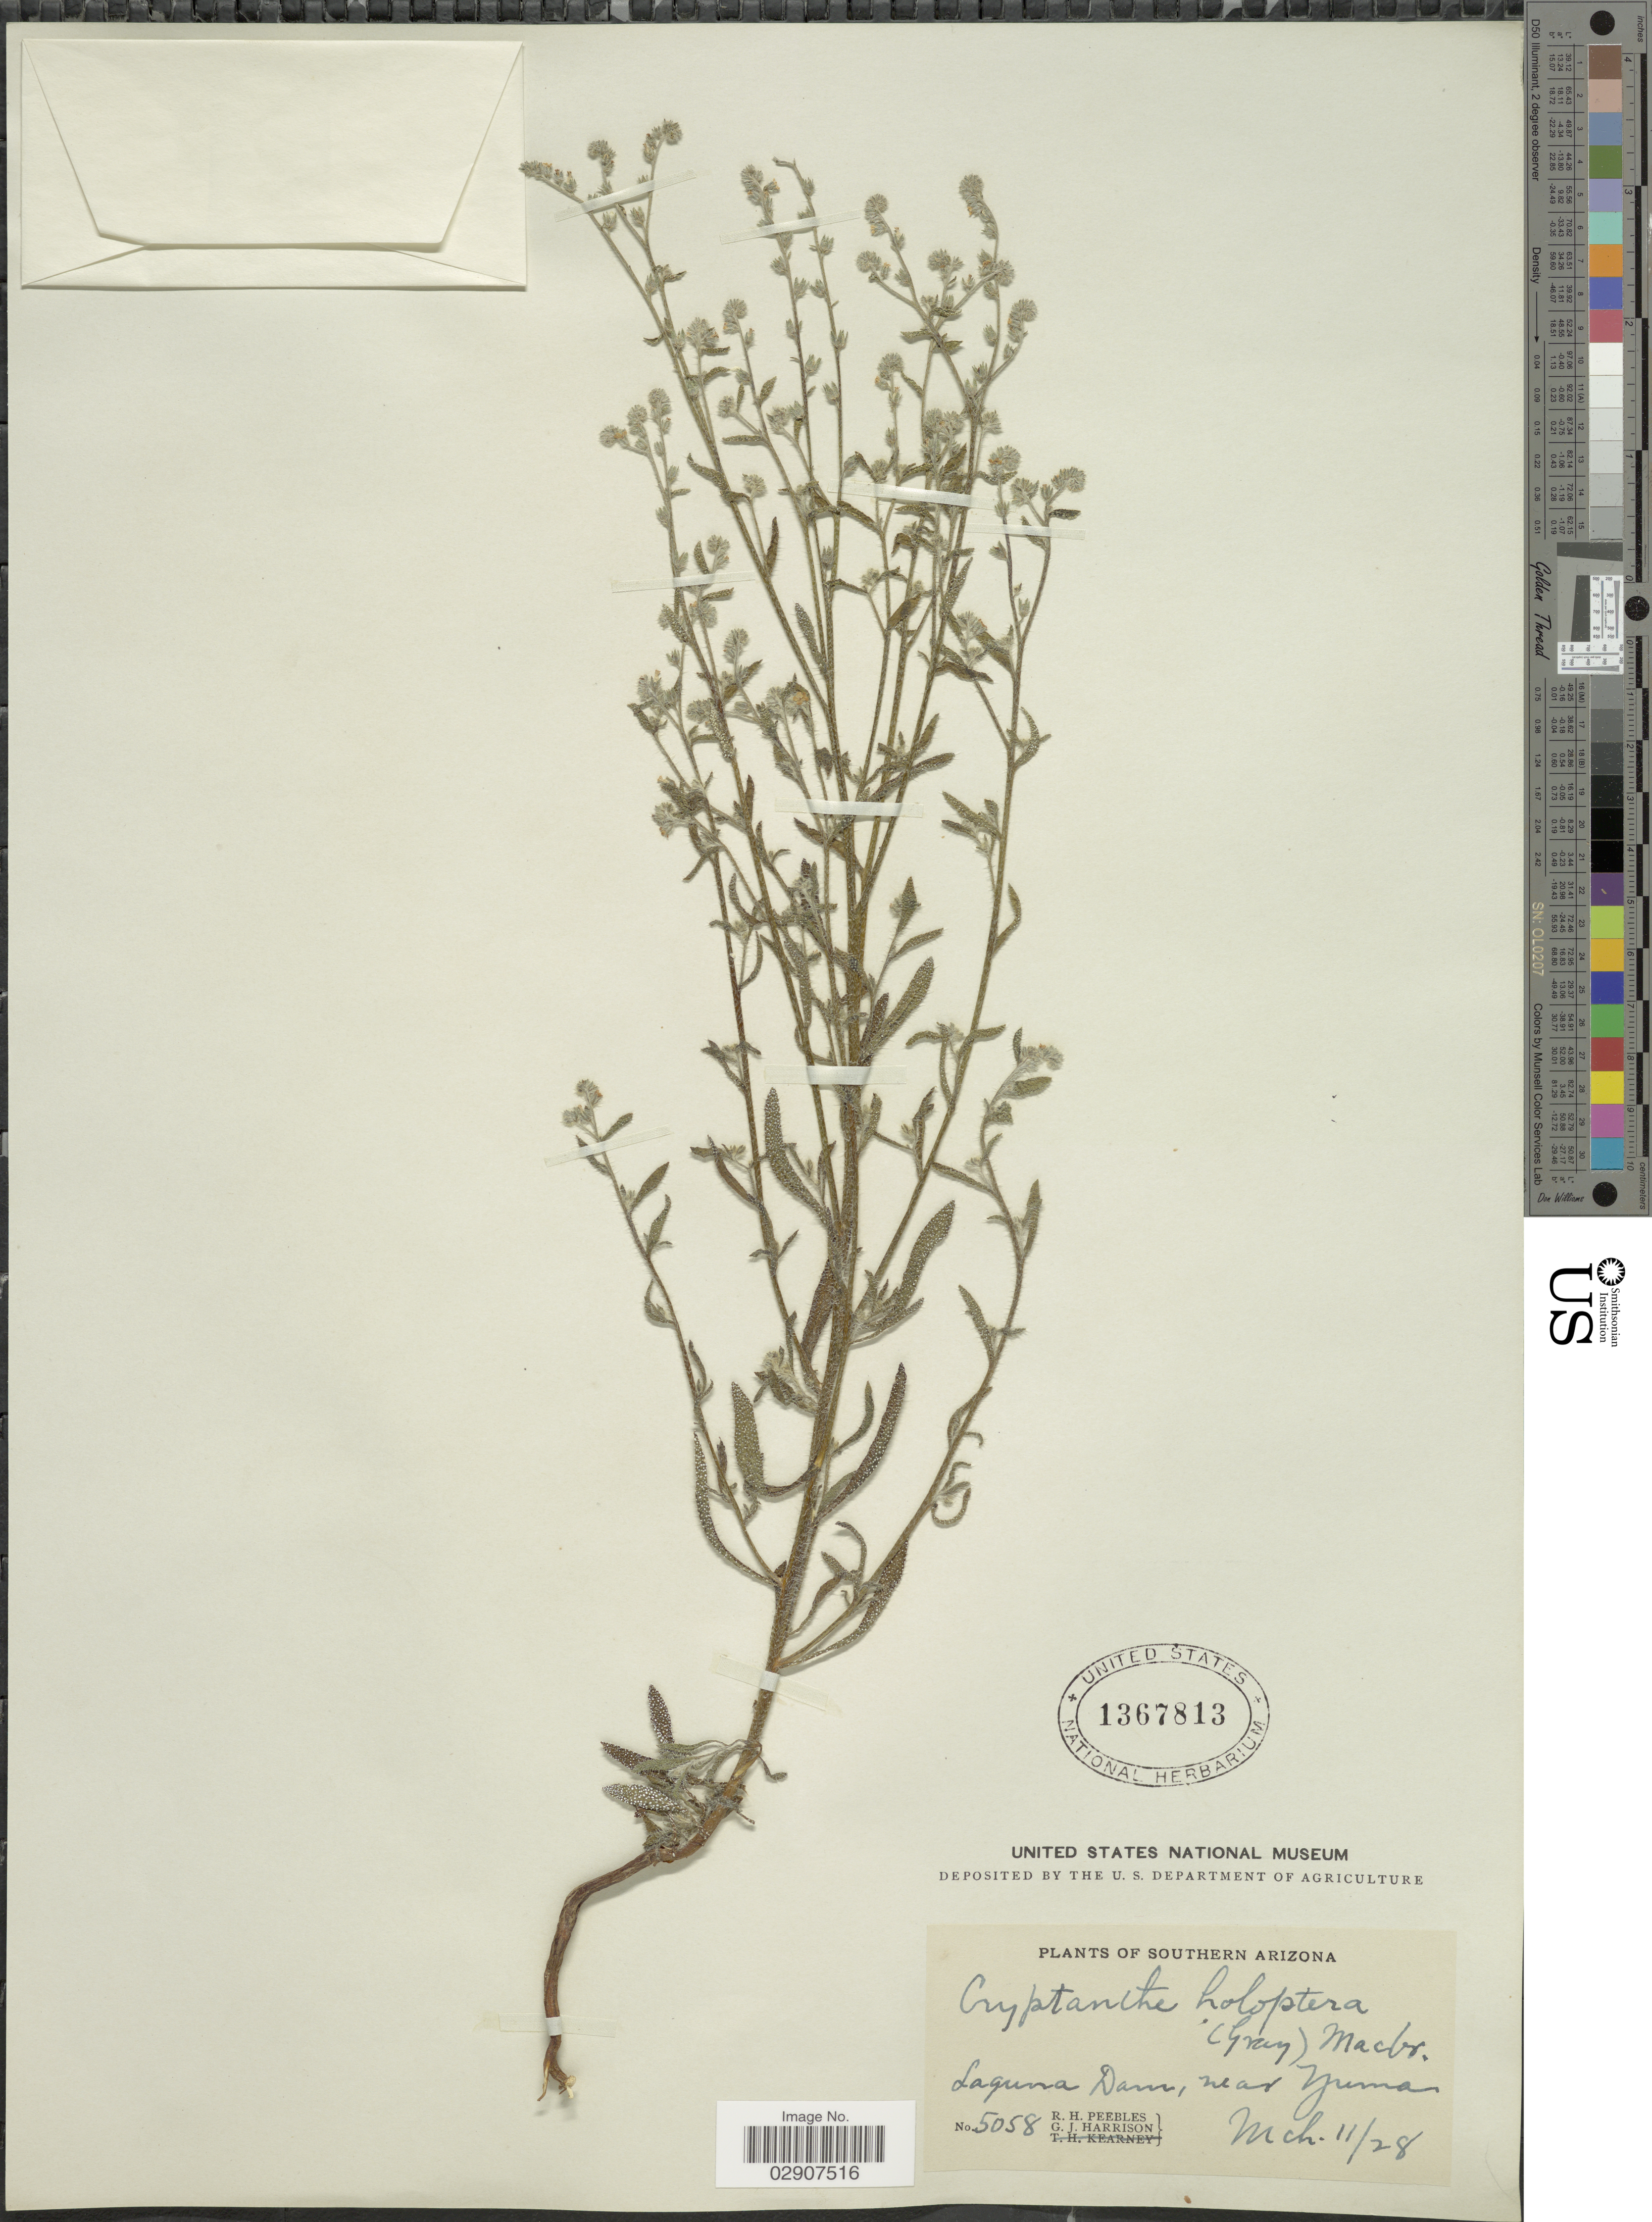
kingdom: Plantae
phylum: Tracheophyta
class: Magnoliopsida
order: Boraginales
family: Boraginaceae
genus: Cryptantha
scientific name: Cryptantha holoptera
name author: (A. Gray) J.F. Macbr.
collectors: R. H. Peebles & G. J. Harrison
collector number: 5058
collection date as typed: Transcribed d/m/y: 11/3/28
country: United States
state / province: Arizona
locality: Southern Arizona, Laguna Dam, near Yuma.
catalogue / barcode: US 1367813